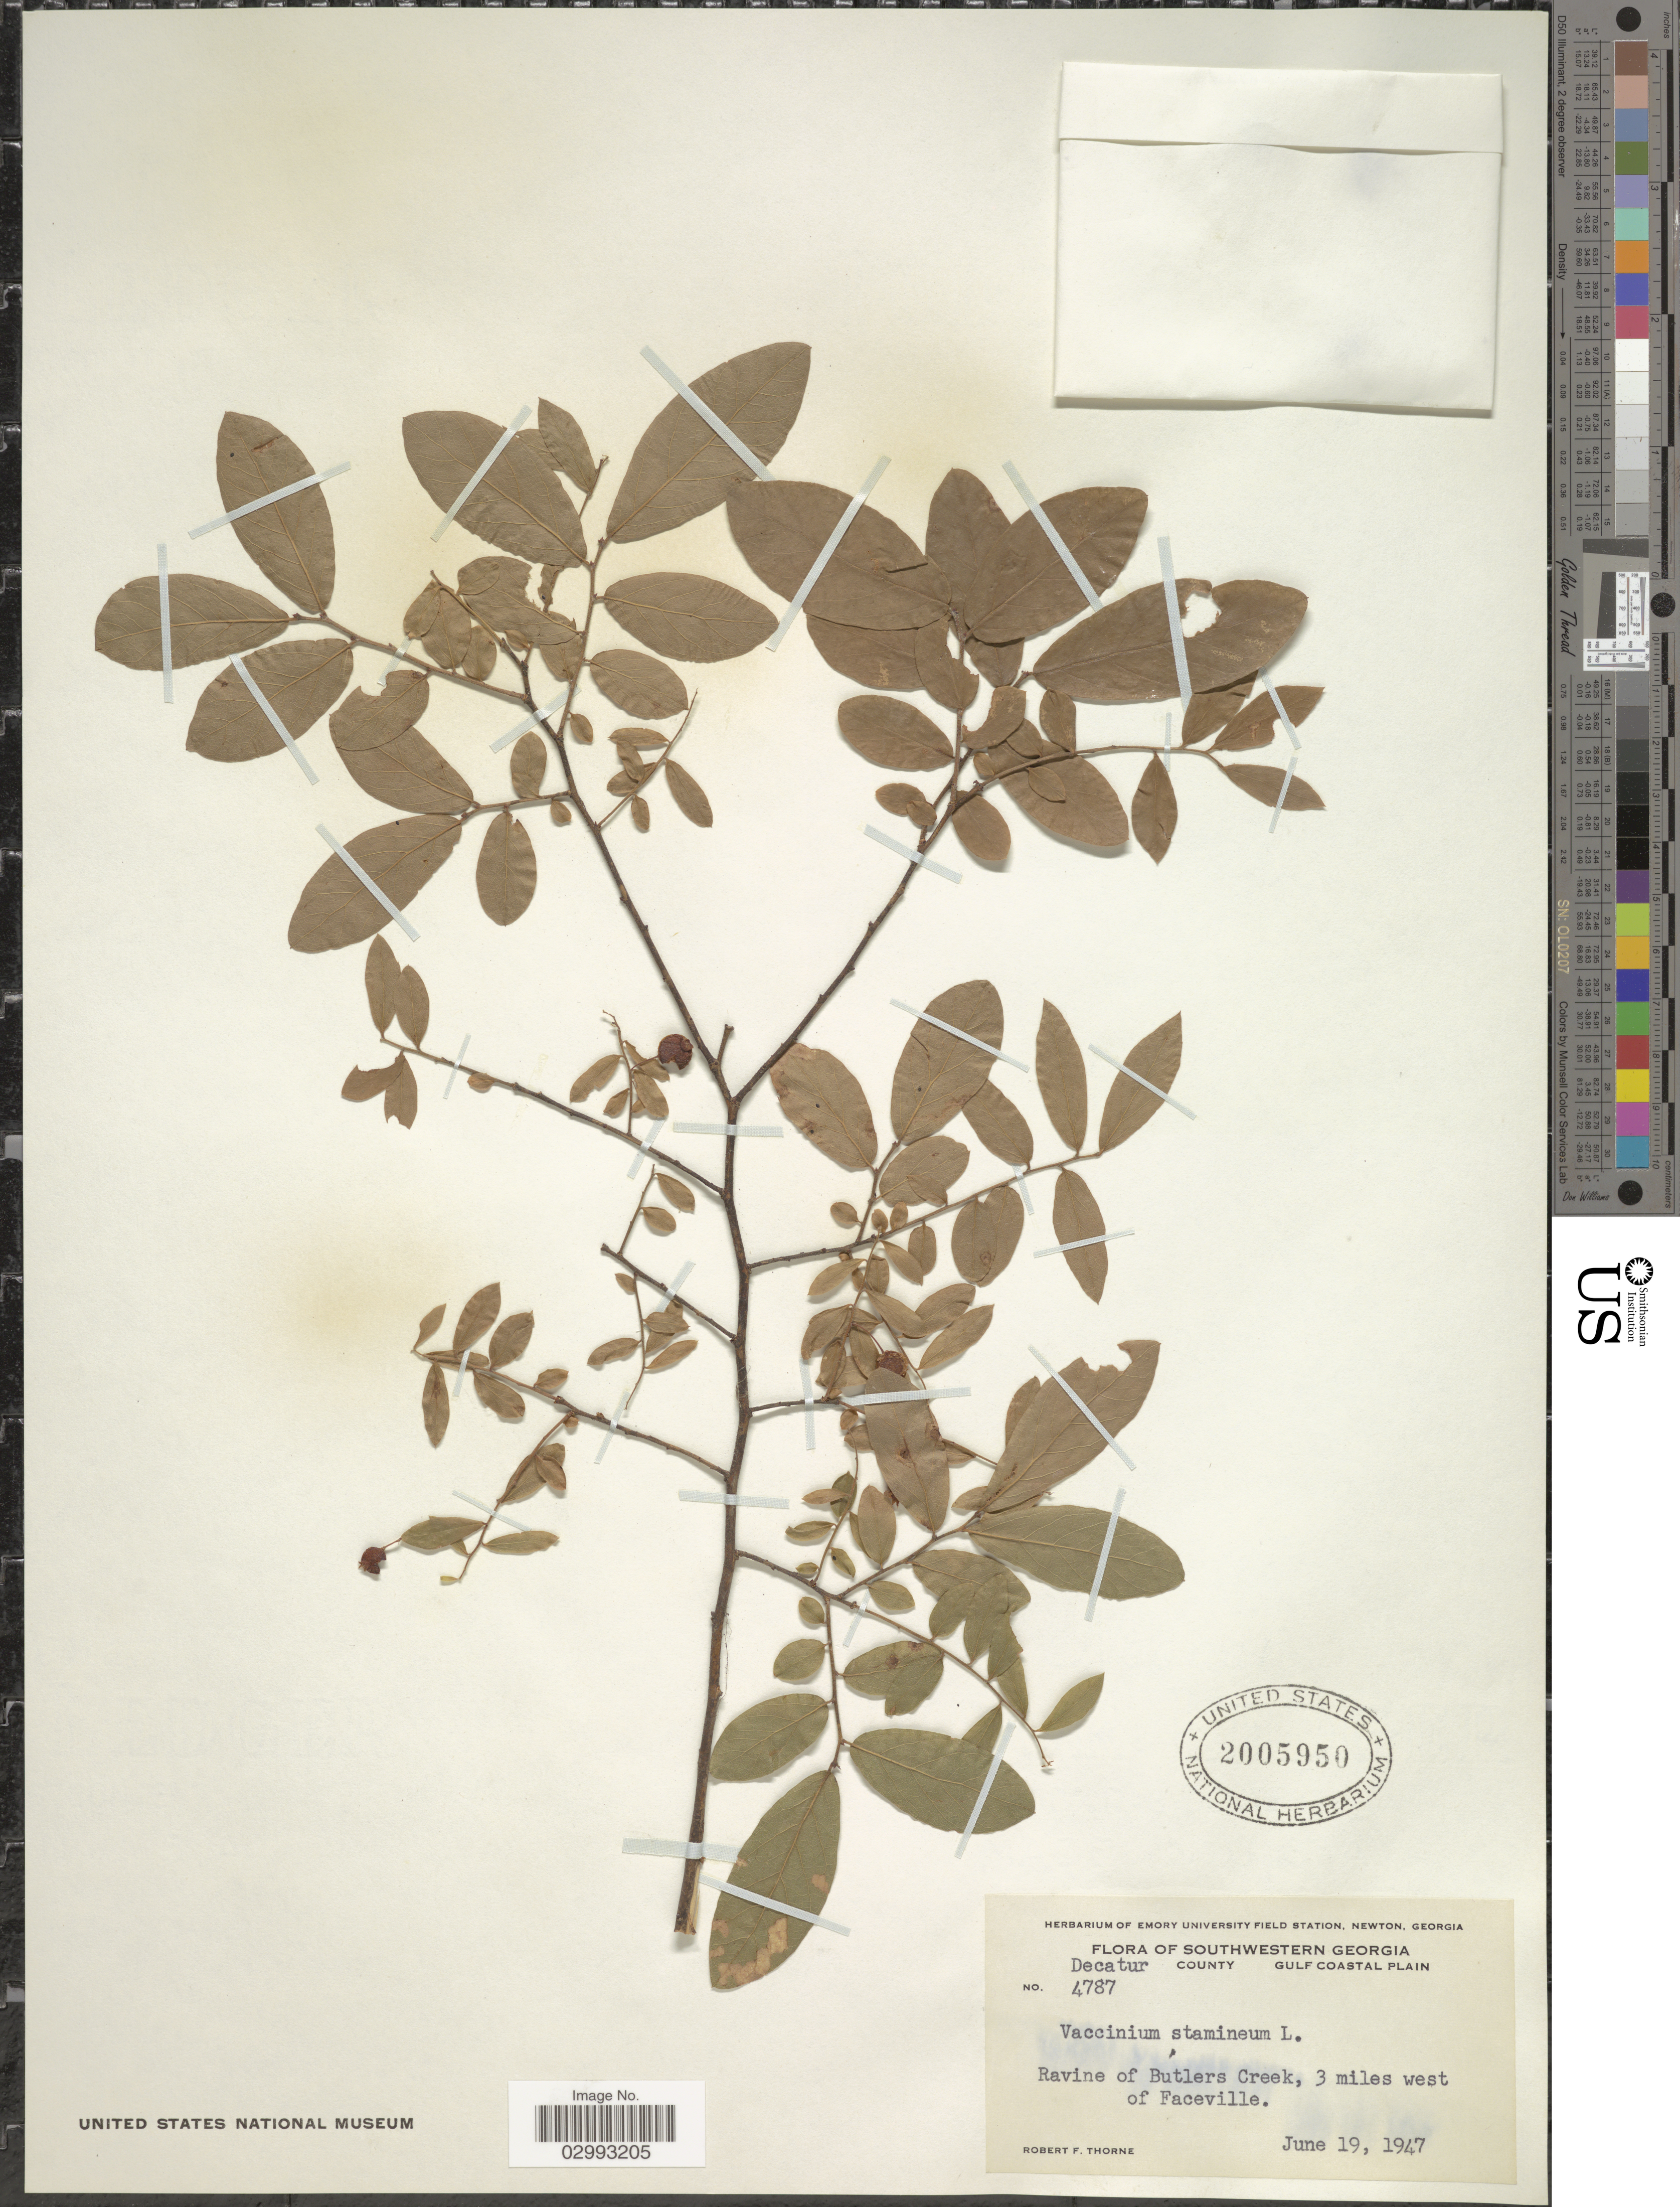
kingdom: Plantae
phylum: Tracheophyta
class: Magnoliopsida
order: Ericales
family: Ericaceae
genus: Polycodium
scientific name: Polycodium stamineum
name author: (L.) Greene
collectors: R. F. Thorne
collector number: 4787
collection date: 1947-06-19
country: United States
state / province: Georgia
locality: Southwestern Georgia. Decatur County Gulf Coastal Plain. Ravine of Butlers Creek, 3 miles west of Faceville.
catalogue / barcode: US 2005950